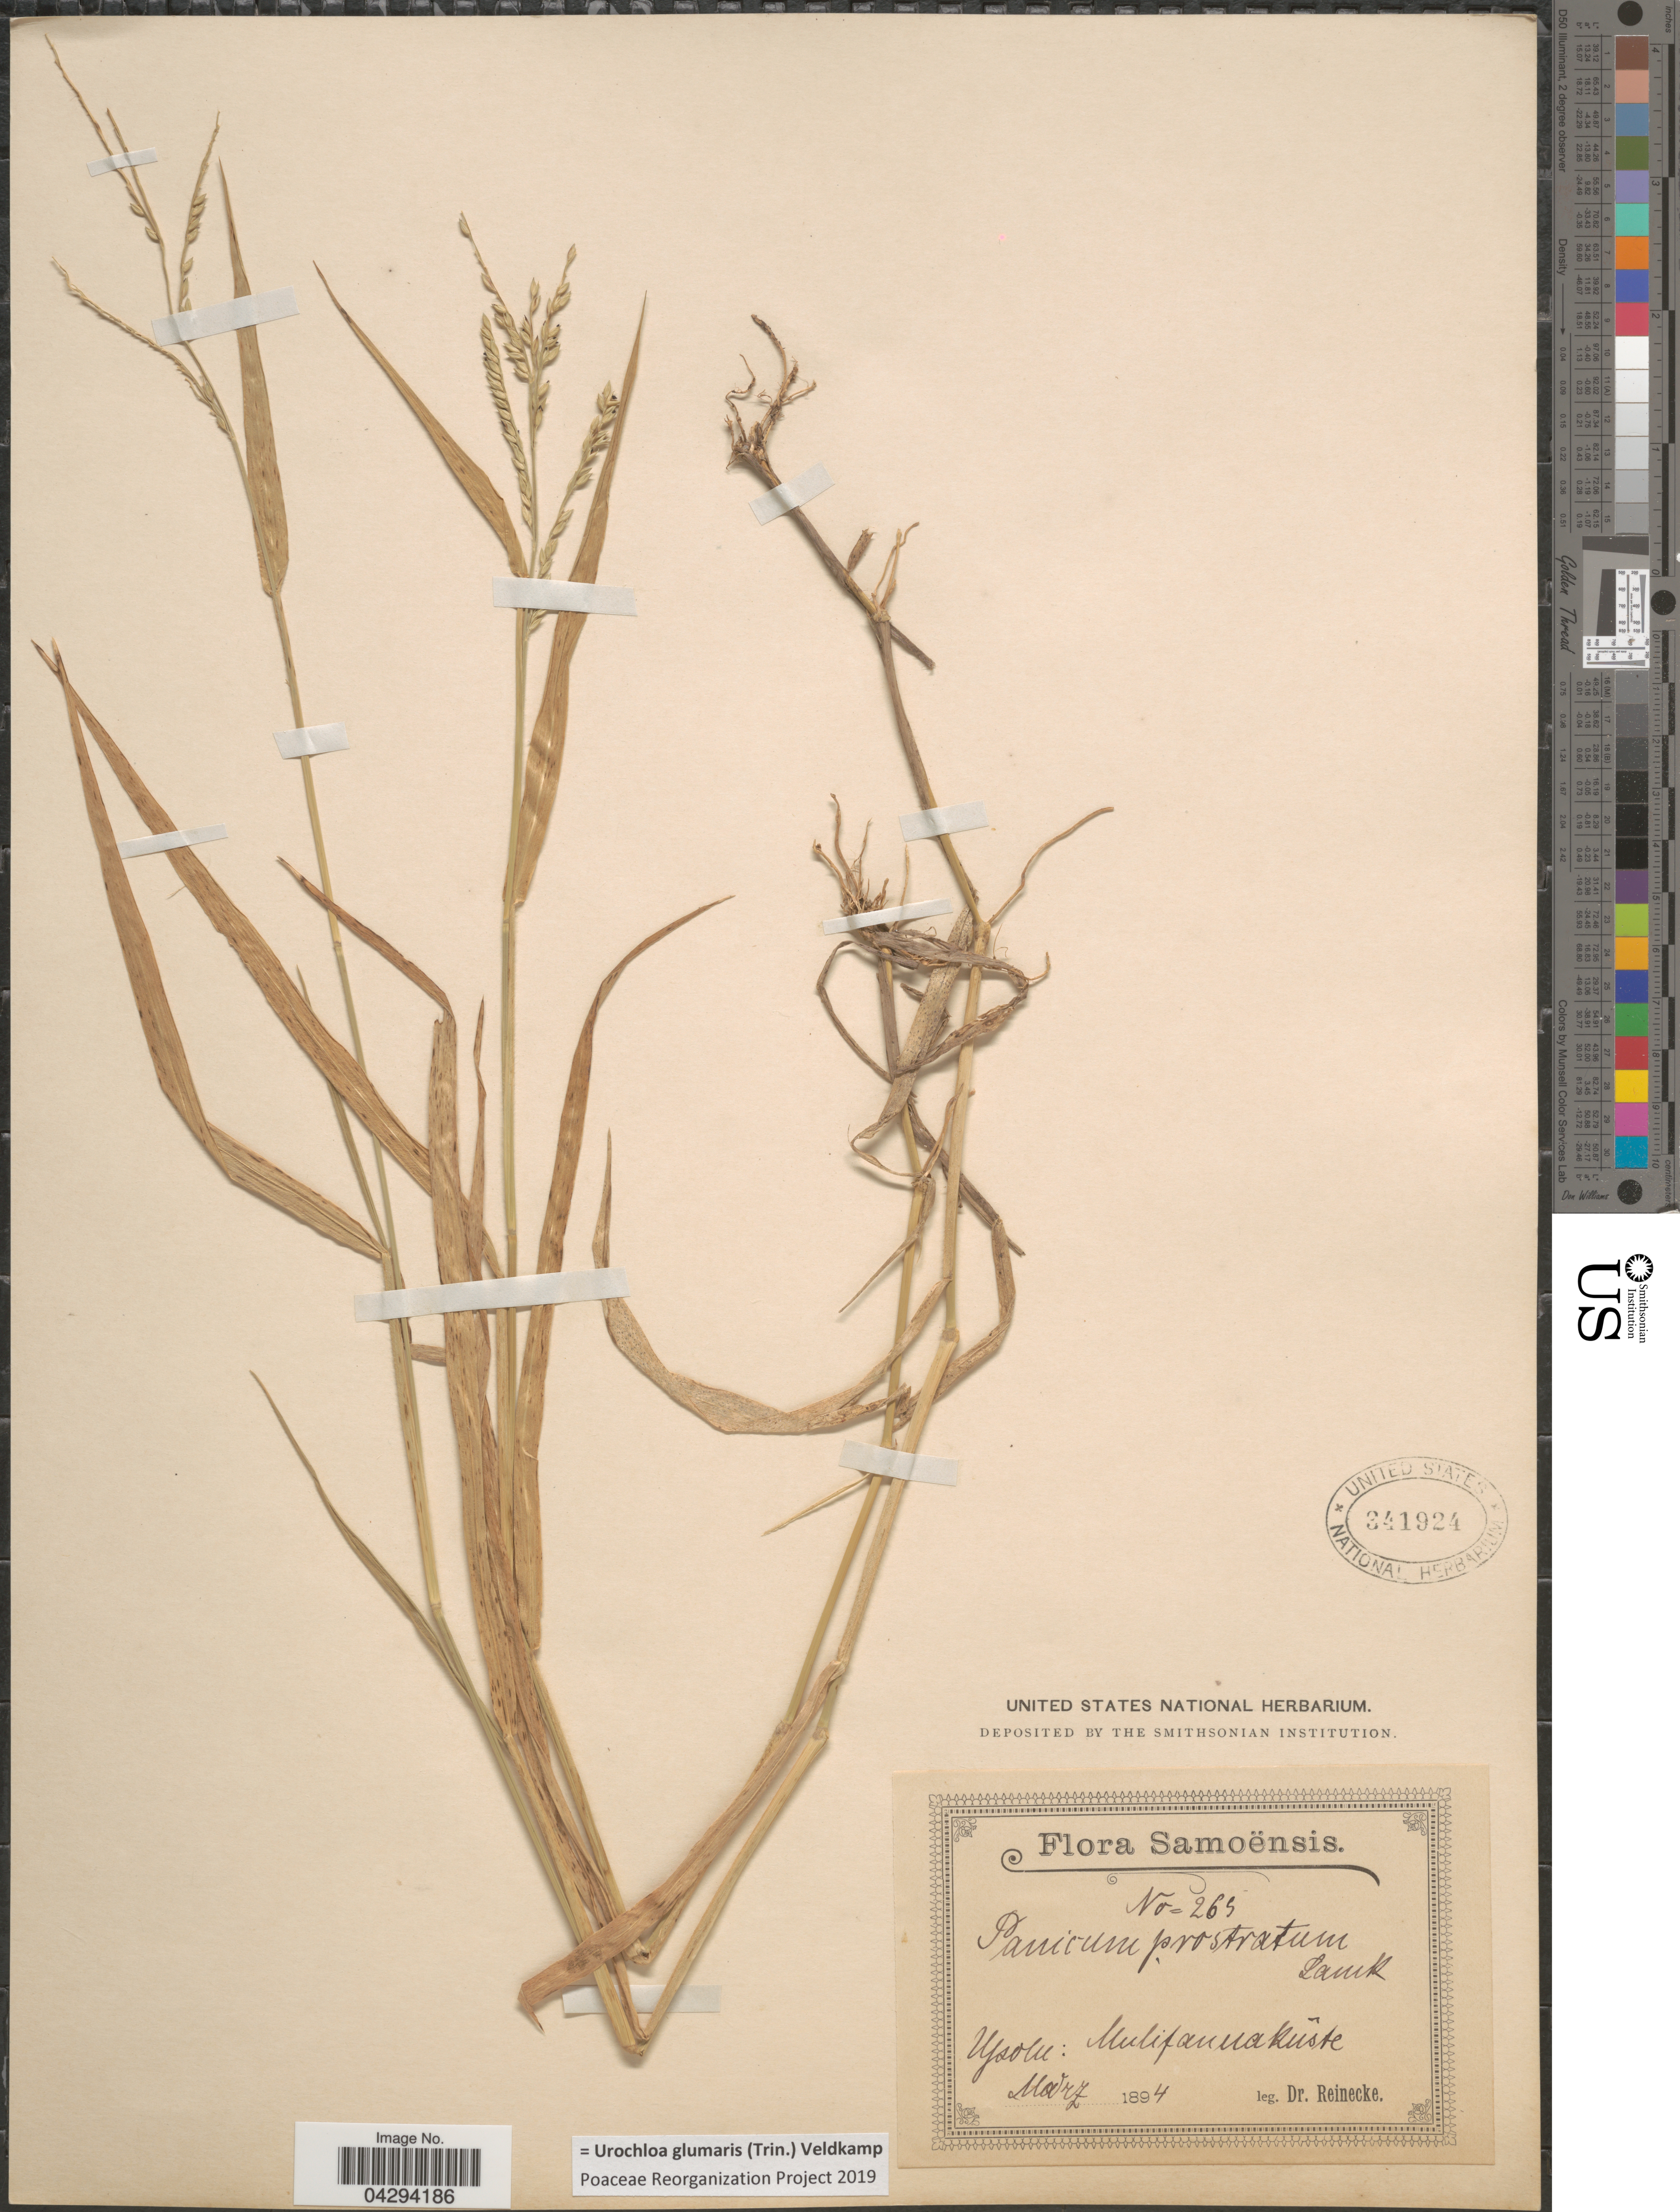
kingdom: Plantae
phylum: Tracheophyta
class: Liliopsida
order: Poales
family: Poaceae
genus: Urochloa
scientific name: Urochloa glumaris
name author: (Trin.) Veldkamp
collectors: -- Reinecke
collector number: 265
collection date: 1894-03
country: Samoa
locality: Samoënsis. Upolu: Mulifaunakûste.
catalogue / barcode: US 341924